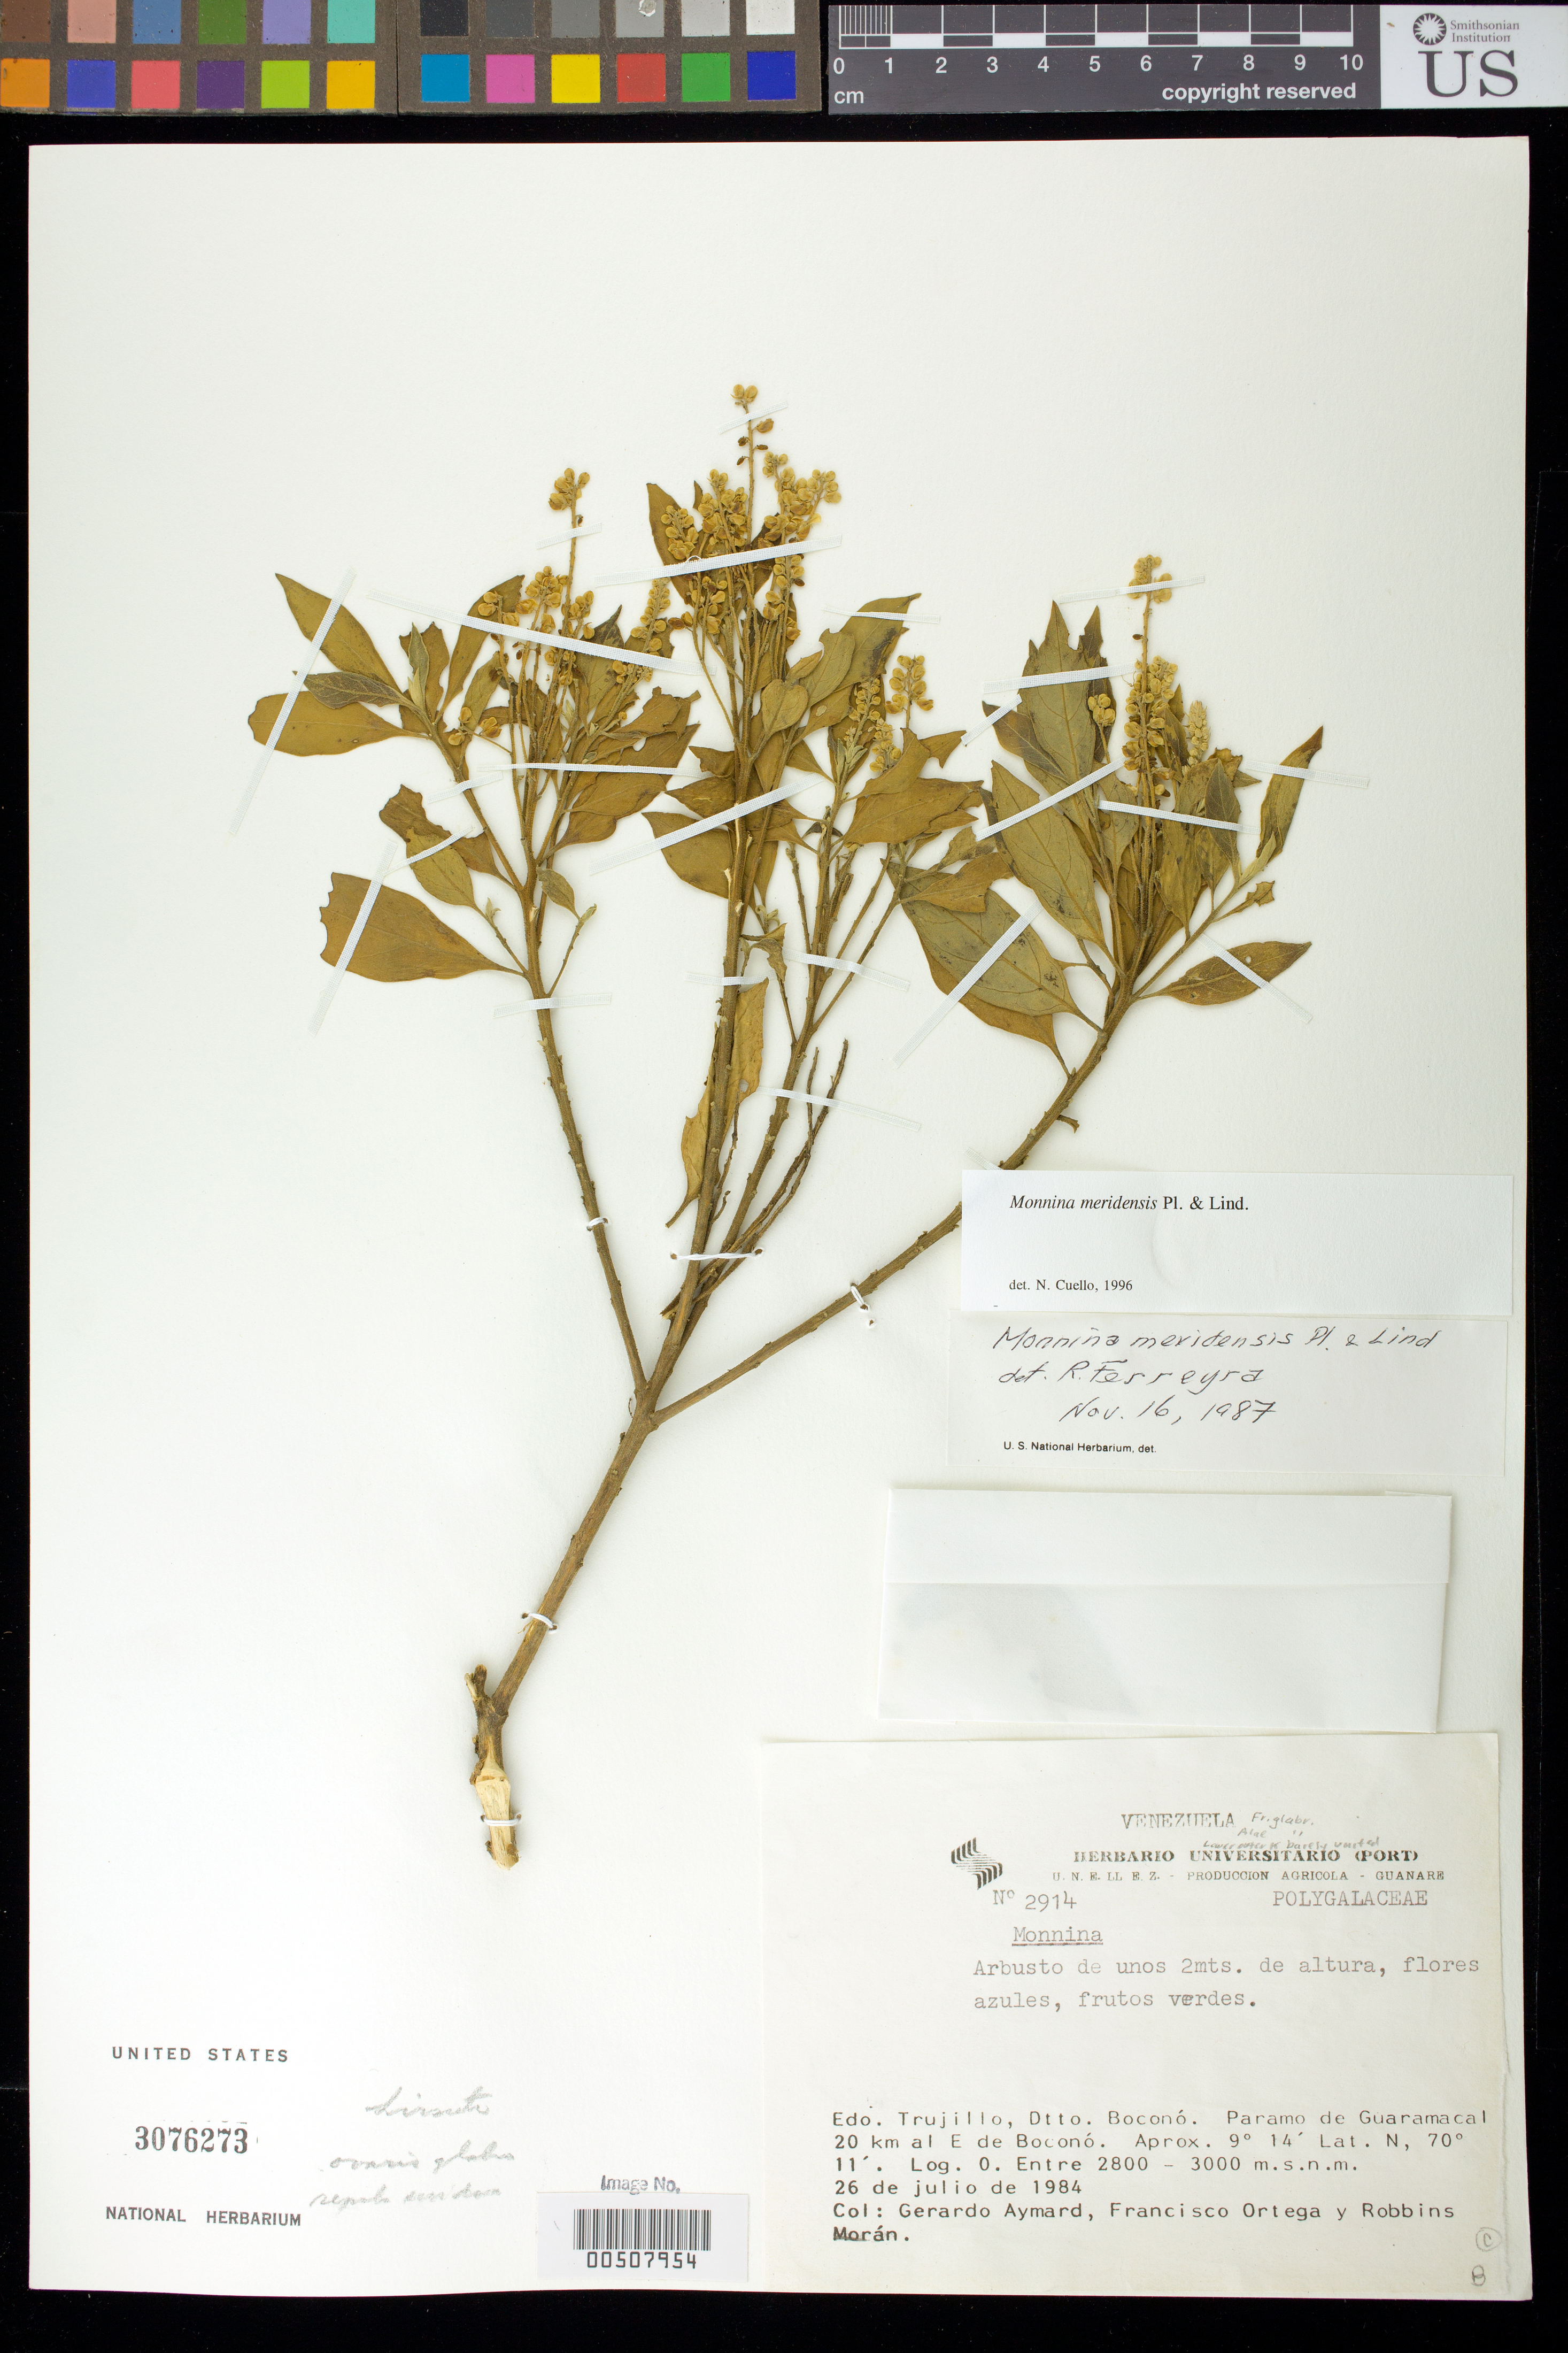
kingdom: Plantae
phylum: Tracheophyta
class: Magnoliopsida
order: Fabales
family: Polygalaceae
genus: Monnina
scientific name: Monnina meridensis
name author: Planch. & B.L. Linden ex Wedd.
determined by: Ferreyra, R. A.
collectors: G. A. Aymard, F. J. Ortega & R. V. Moran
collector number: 2914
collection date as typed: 26 Jul 1984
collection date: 1984-07-26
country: Venezuela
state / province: Trujillo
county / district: Boconó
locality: Páramo de Guaramacal 20 km E of Boconó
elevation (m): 2800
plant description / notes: PORT, US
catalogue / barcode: US 3076273